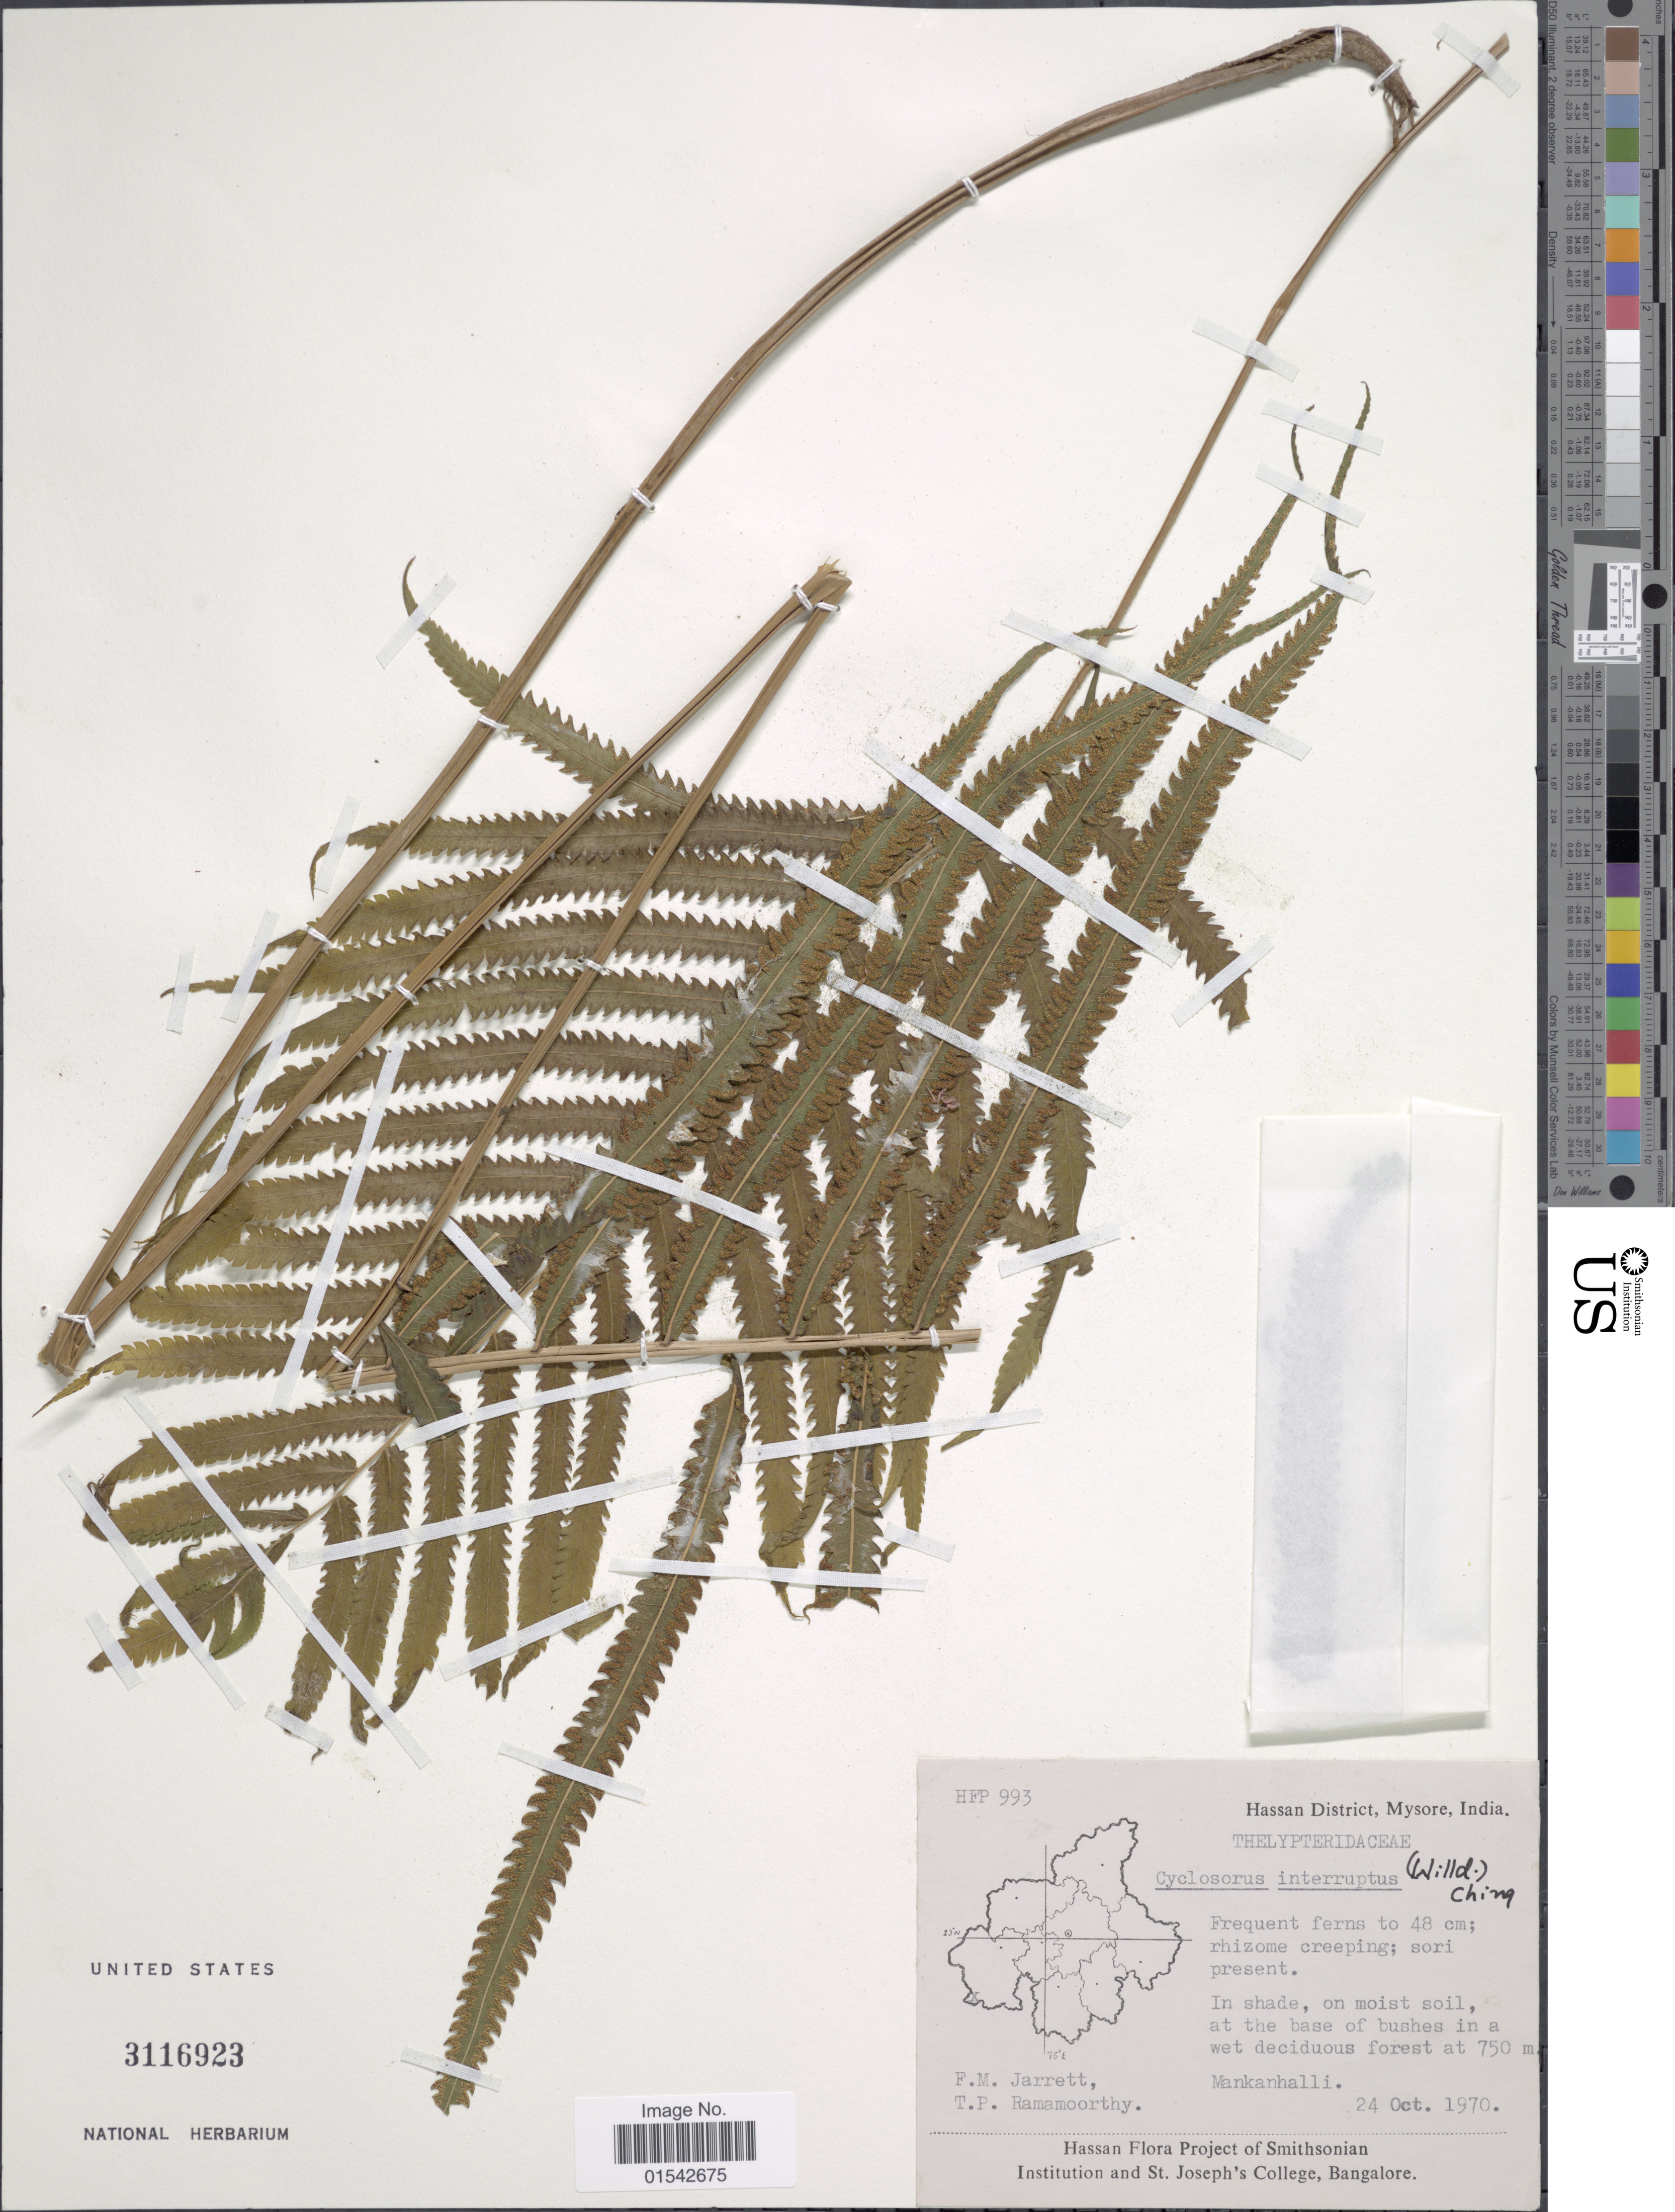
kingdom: Plantae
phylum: Tracheophyta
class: Polypodiopsida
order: Polypodiales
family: Thelypteridaceae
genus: Cyclosorus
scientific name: Cyclosorus interruptus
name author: (Willd.) H. Itô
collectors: F. M. Jarrett & T. P. Ramamoorthy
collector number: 993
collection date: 1970-10-24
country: India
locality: Hassan District, Mysore, Mankanhalli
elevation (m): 750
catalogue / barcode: US 3116923